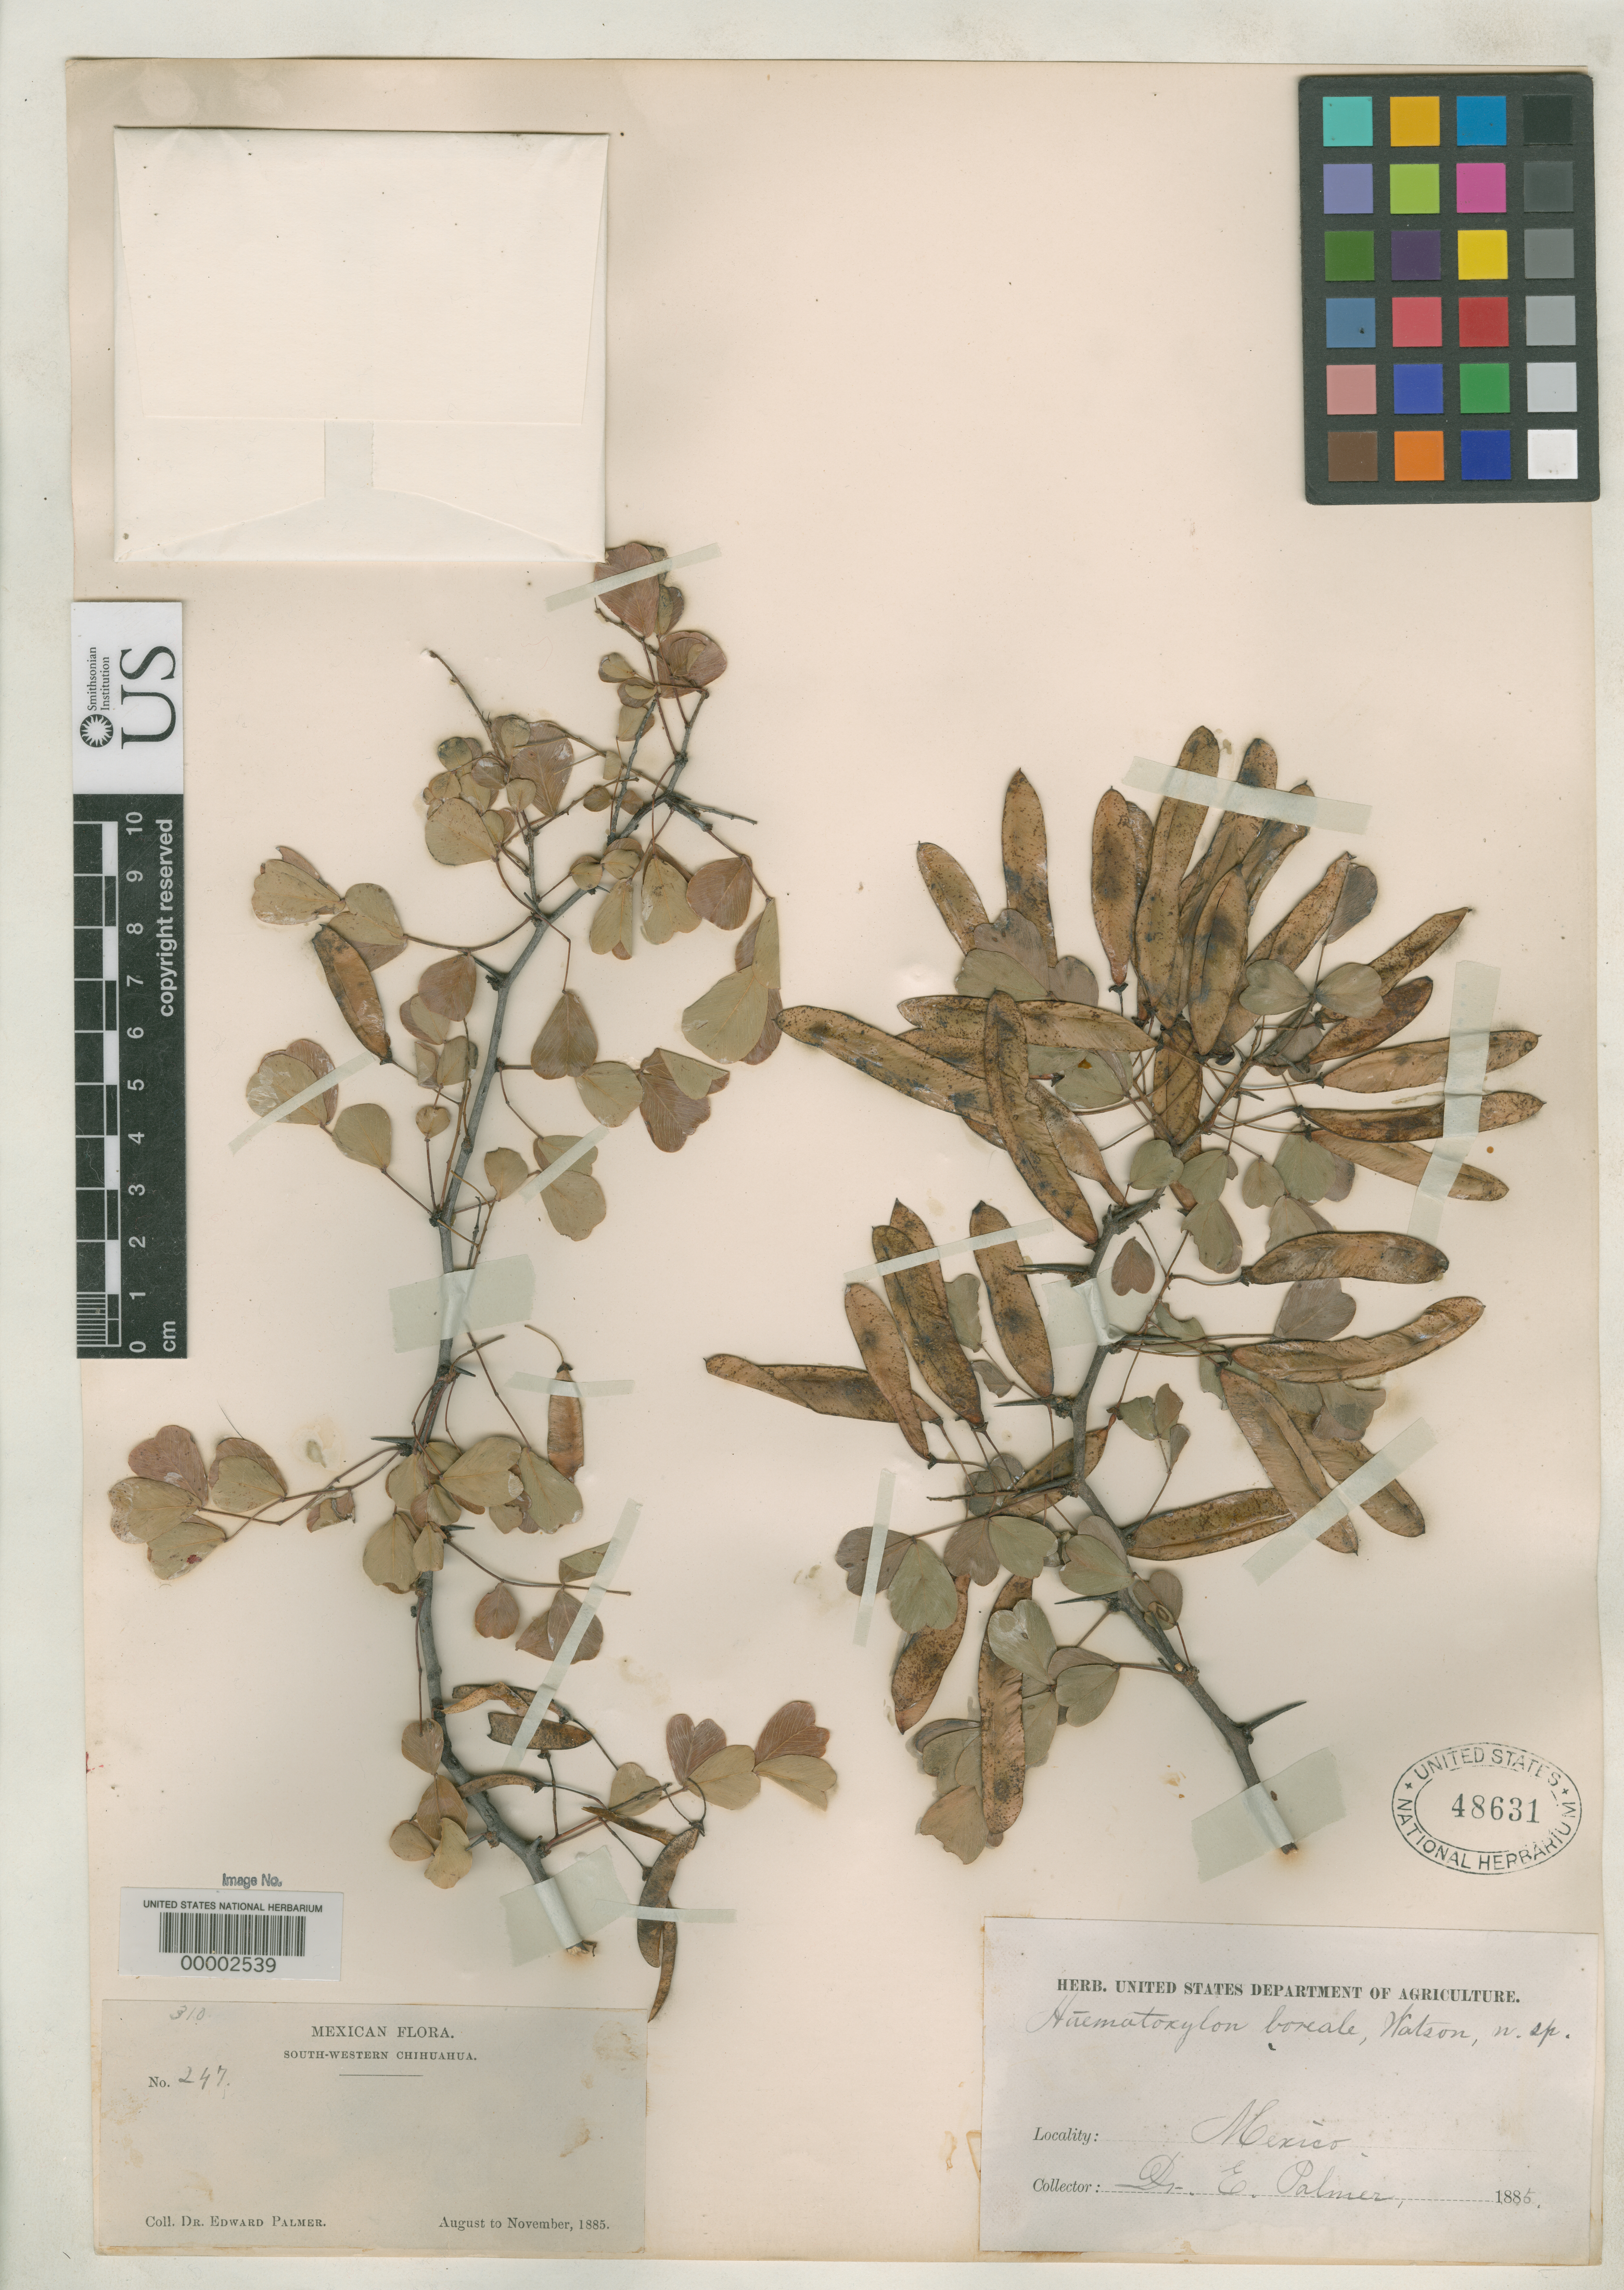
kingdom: Plantae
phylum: Tracheophyta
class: Magnoliopsida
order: Fabales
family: Fabaceae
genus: Haematoxylon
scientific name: Haematoxylon boreale S. Watson, orth. var.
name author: S. Watson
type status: Syntype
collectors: E. Palmer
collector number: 247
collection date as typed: Aug 1885 to -- Nov 1885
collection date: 1885-08/1885-11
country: Mexico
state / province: Chihuahua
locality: Hacienda San Miguel.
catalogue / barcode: US 48631